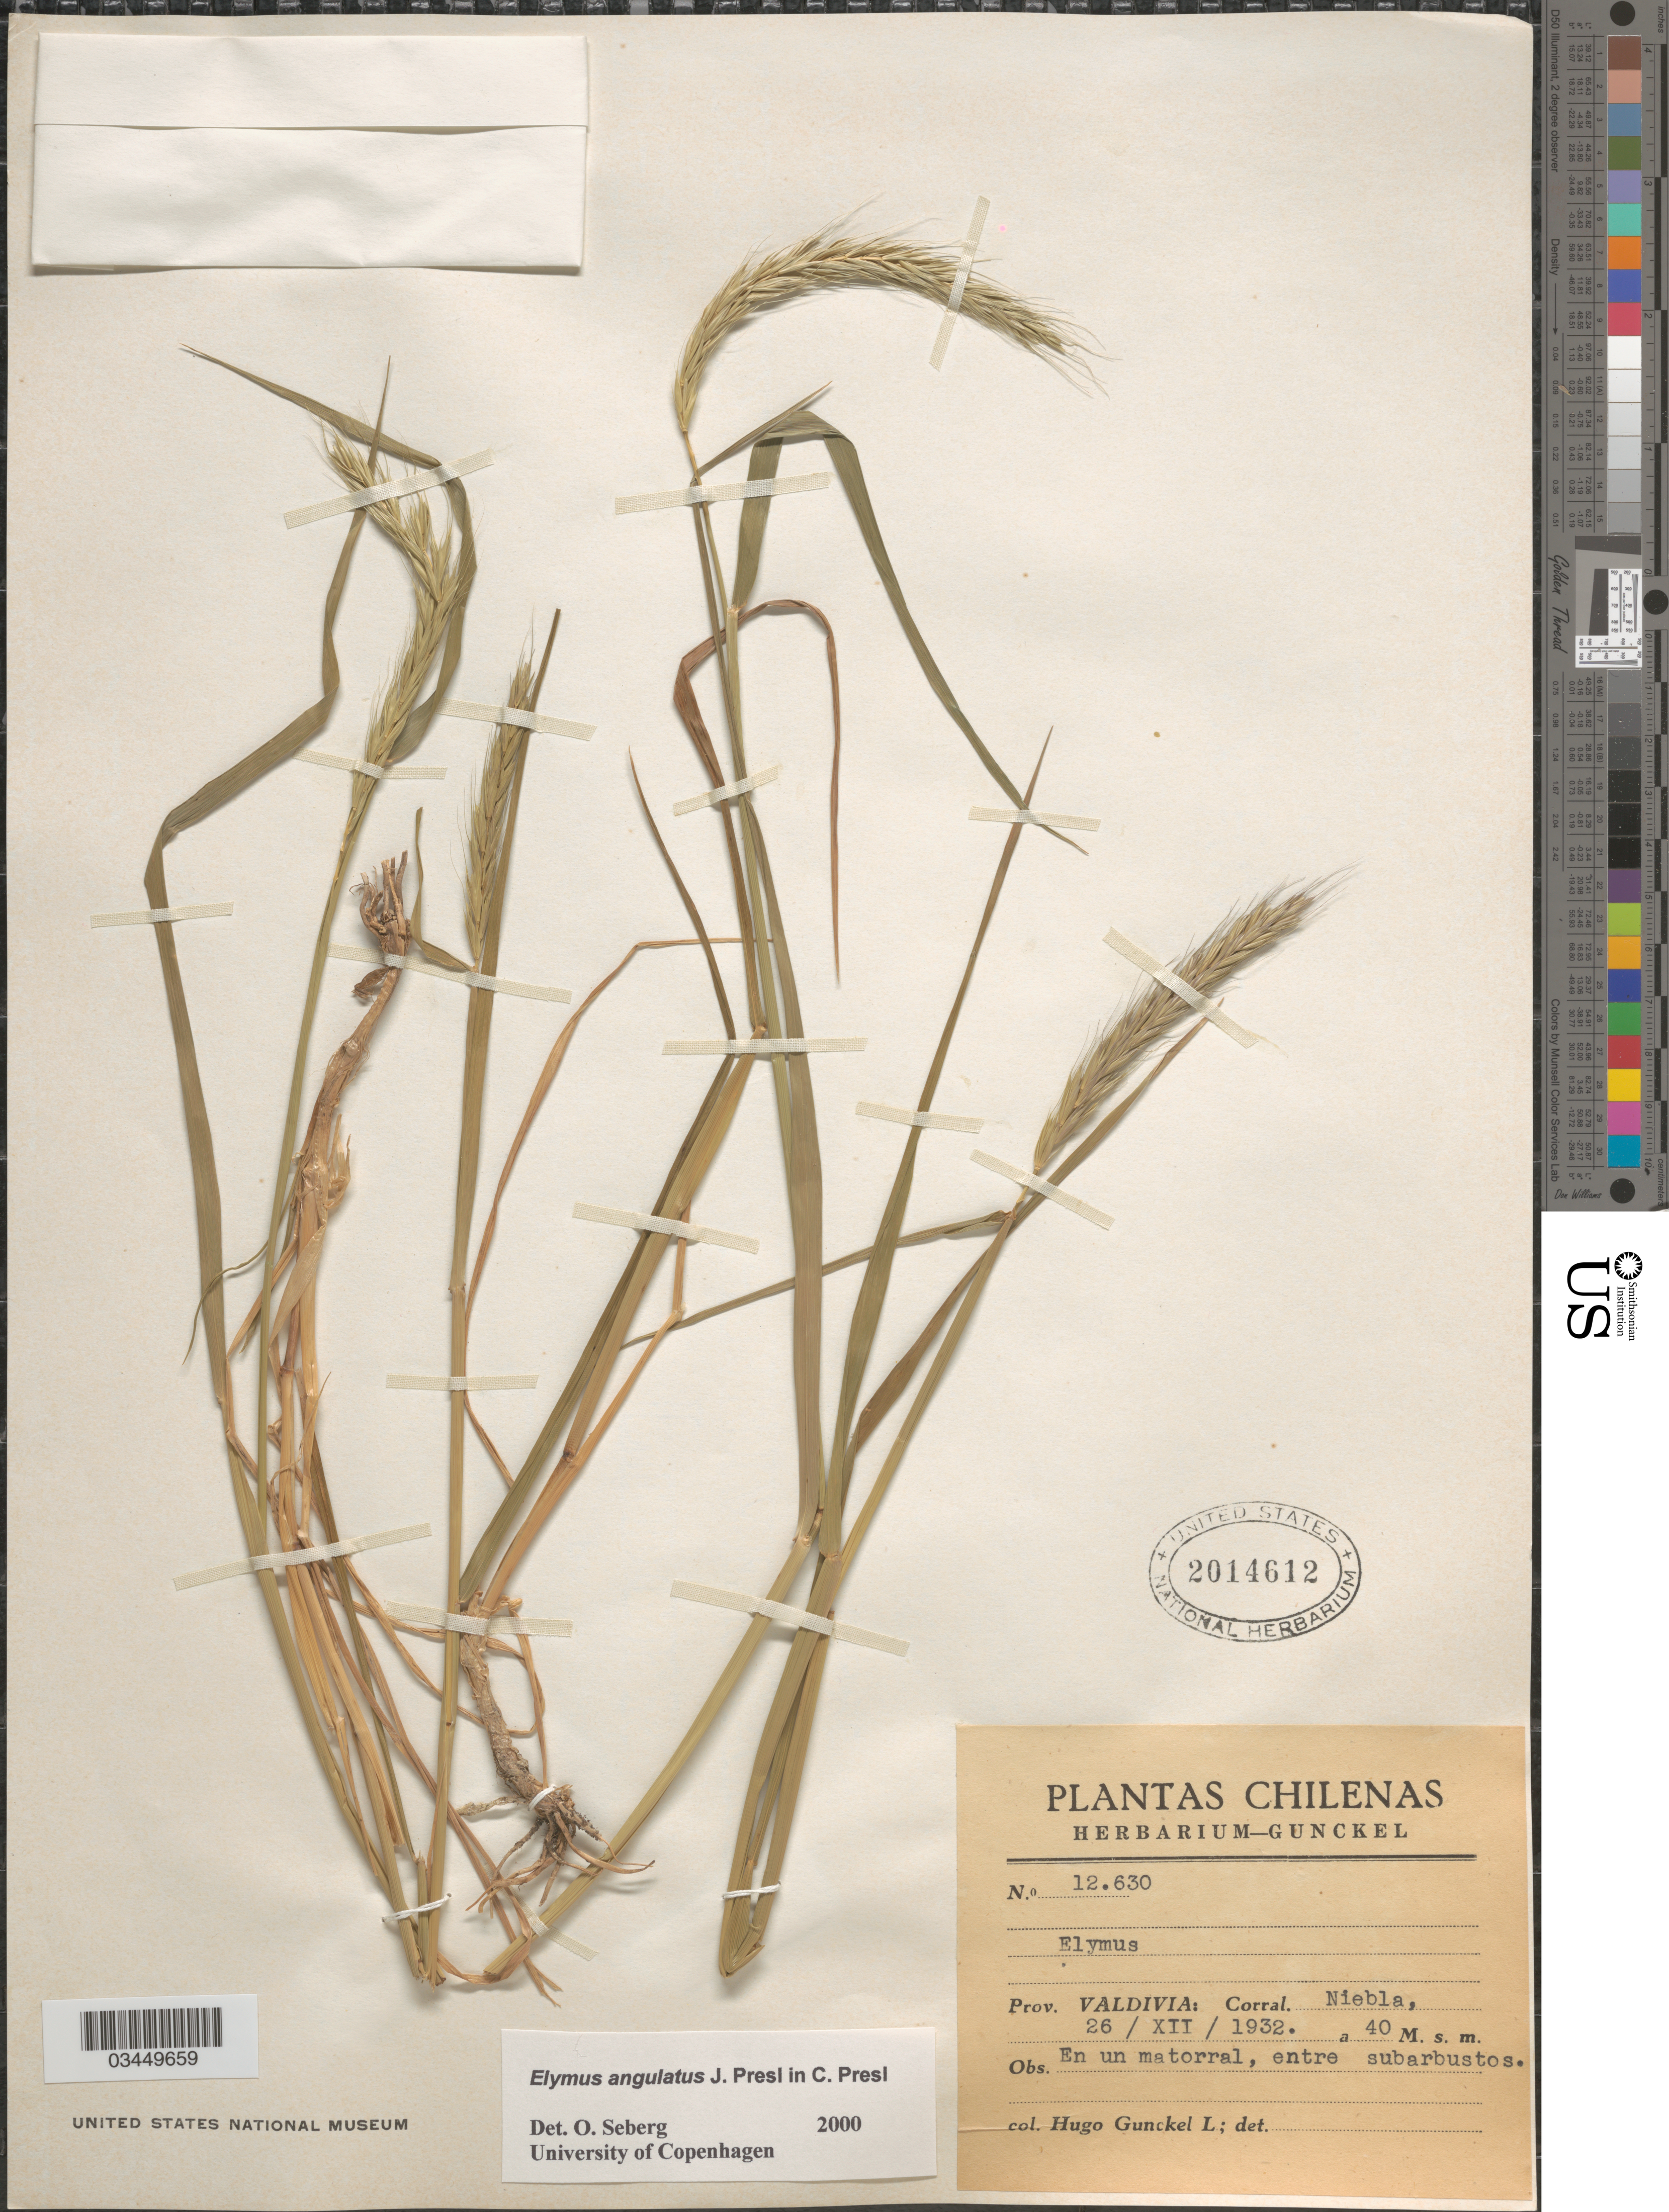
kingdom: Plantae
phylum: Tracheophyta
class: Liliopsida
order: Poales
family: Poaceae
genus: Elymus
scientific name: Elymus angulatus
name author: J. Presl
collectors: H. Gunckel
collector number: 12630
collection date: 1932-12-26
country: Chile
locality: Prov. Valdivia: Corral: Niebla.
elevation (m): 40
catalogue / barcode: US 2014612